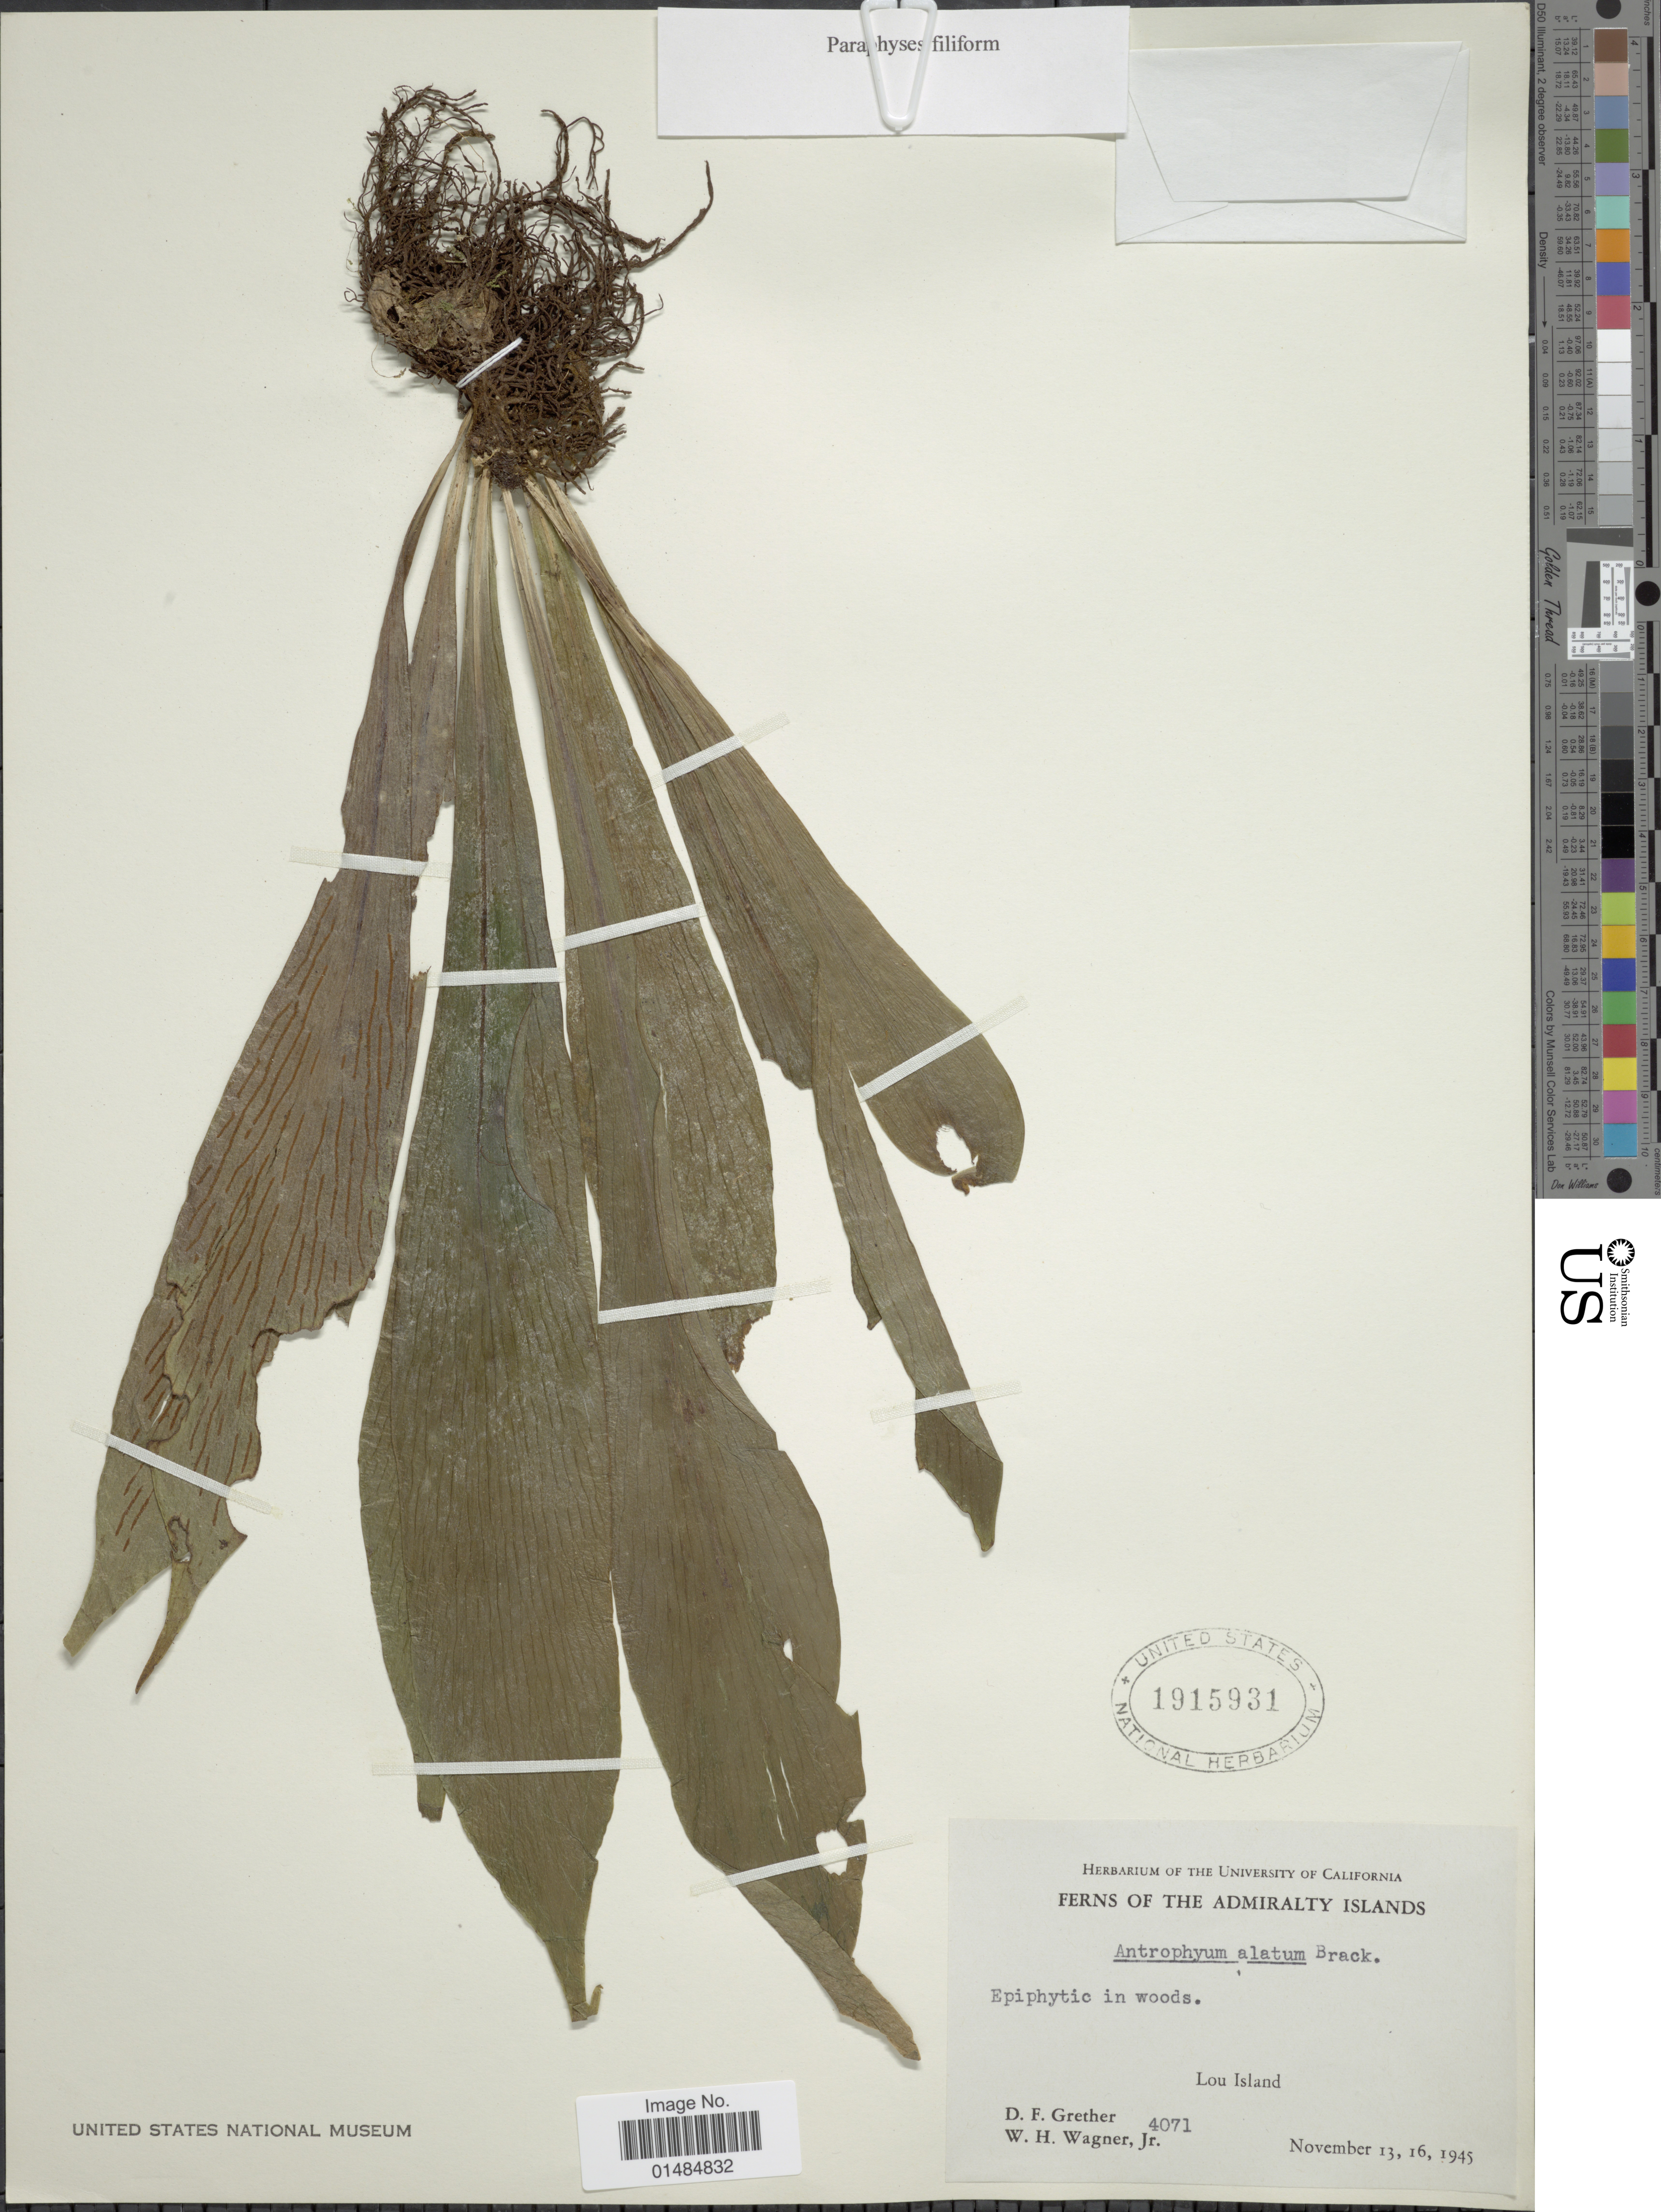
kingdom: Plantae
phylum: Tracheophyta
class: Polypodiopsida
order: Polypodiales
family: Pteridaceae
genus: Antrophyum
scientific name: Antrophyum alatum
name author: Brack. in Wilkes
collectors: D. F. Grether & W. H. Wagner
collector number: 4071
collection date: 1945-11-13/1945-11-16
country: Papua New Guinea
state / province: Manus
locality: Admiralty Islands, Lou Island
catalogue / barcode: US 1915931